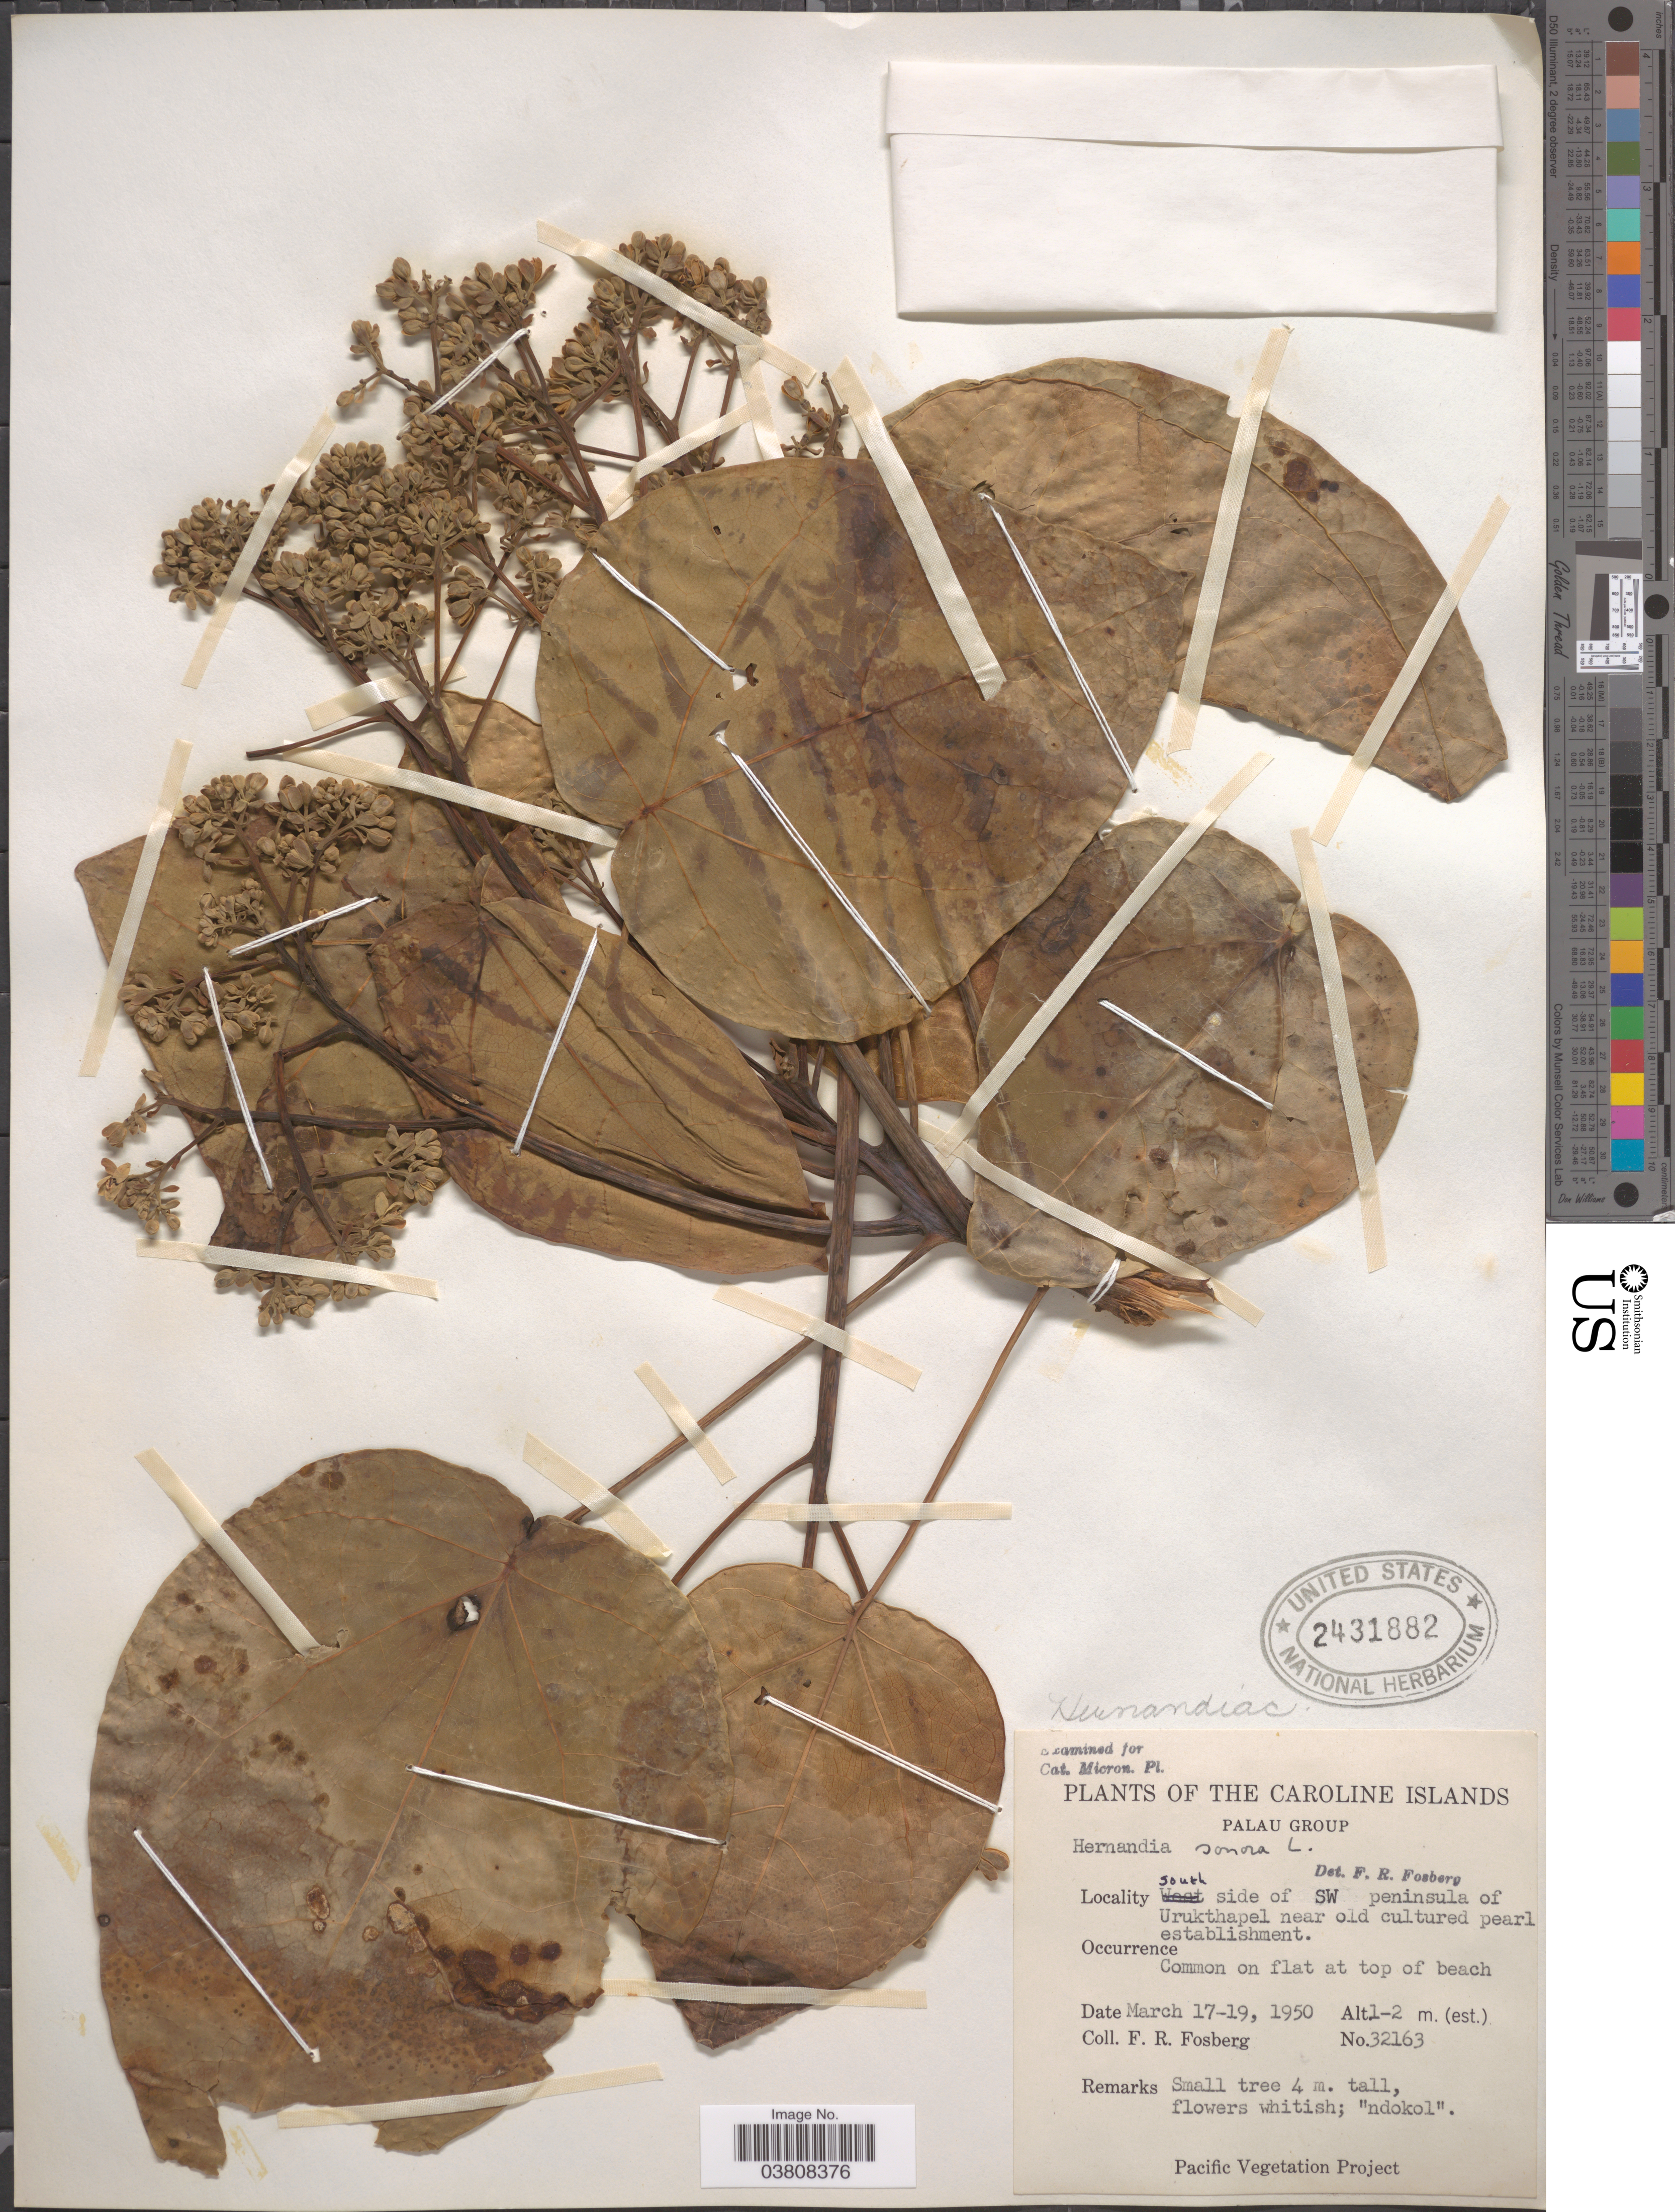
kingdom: Plantae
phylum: Tracheophyta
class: Magnoliopsida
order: Laurales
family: Hernandiaceae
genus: Hernandia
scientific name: Hernandia nymphaeifolia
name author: (C. Presl) Kubitzki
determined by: Strong, Mark T., (BOT), Smithsonian Institution - National Museum of Natural History (UNITED STATES)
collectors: F. R. Fosberg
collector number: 32163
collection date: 1950-03-17/1950-03-19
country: Palau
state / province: Koror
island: Ngeruktabel [Urukthapel]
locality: Caroline Islands. Palau Group. South side of SW peninsula of Urukthapel near old cultured pearl establishment. Flat at top of beach.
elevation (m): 1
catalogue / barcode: US 2431882